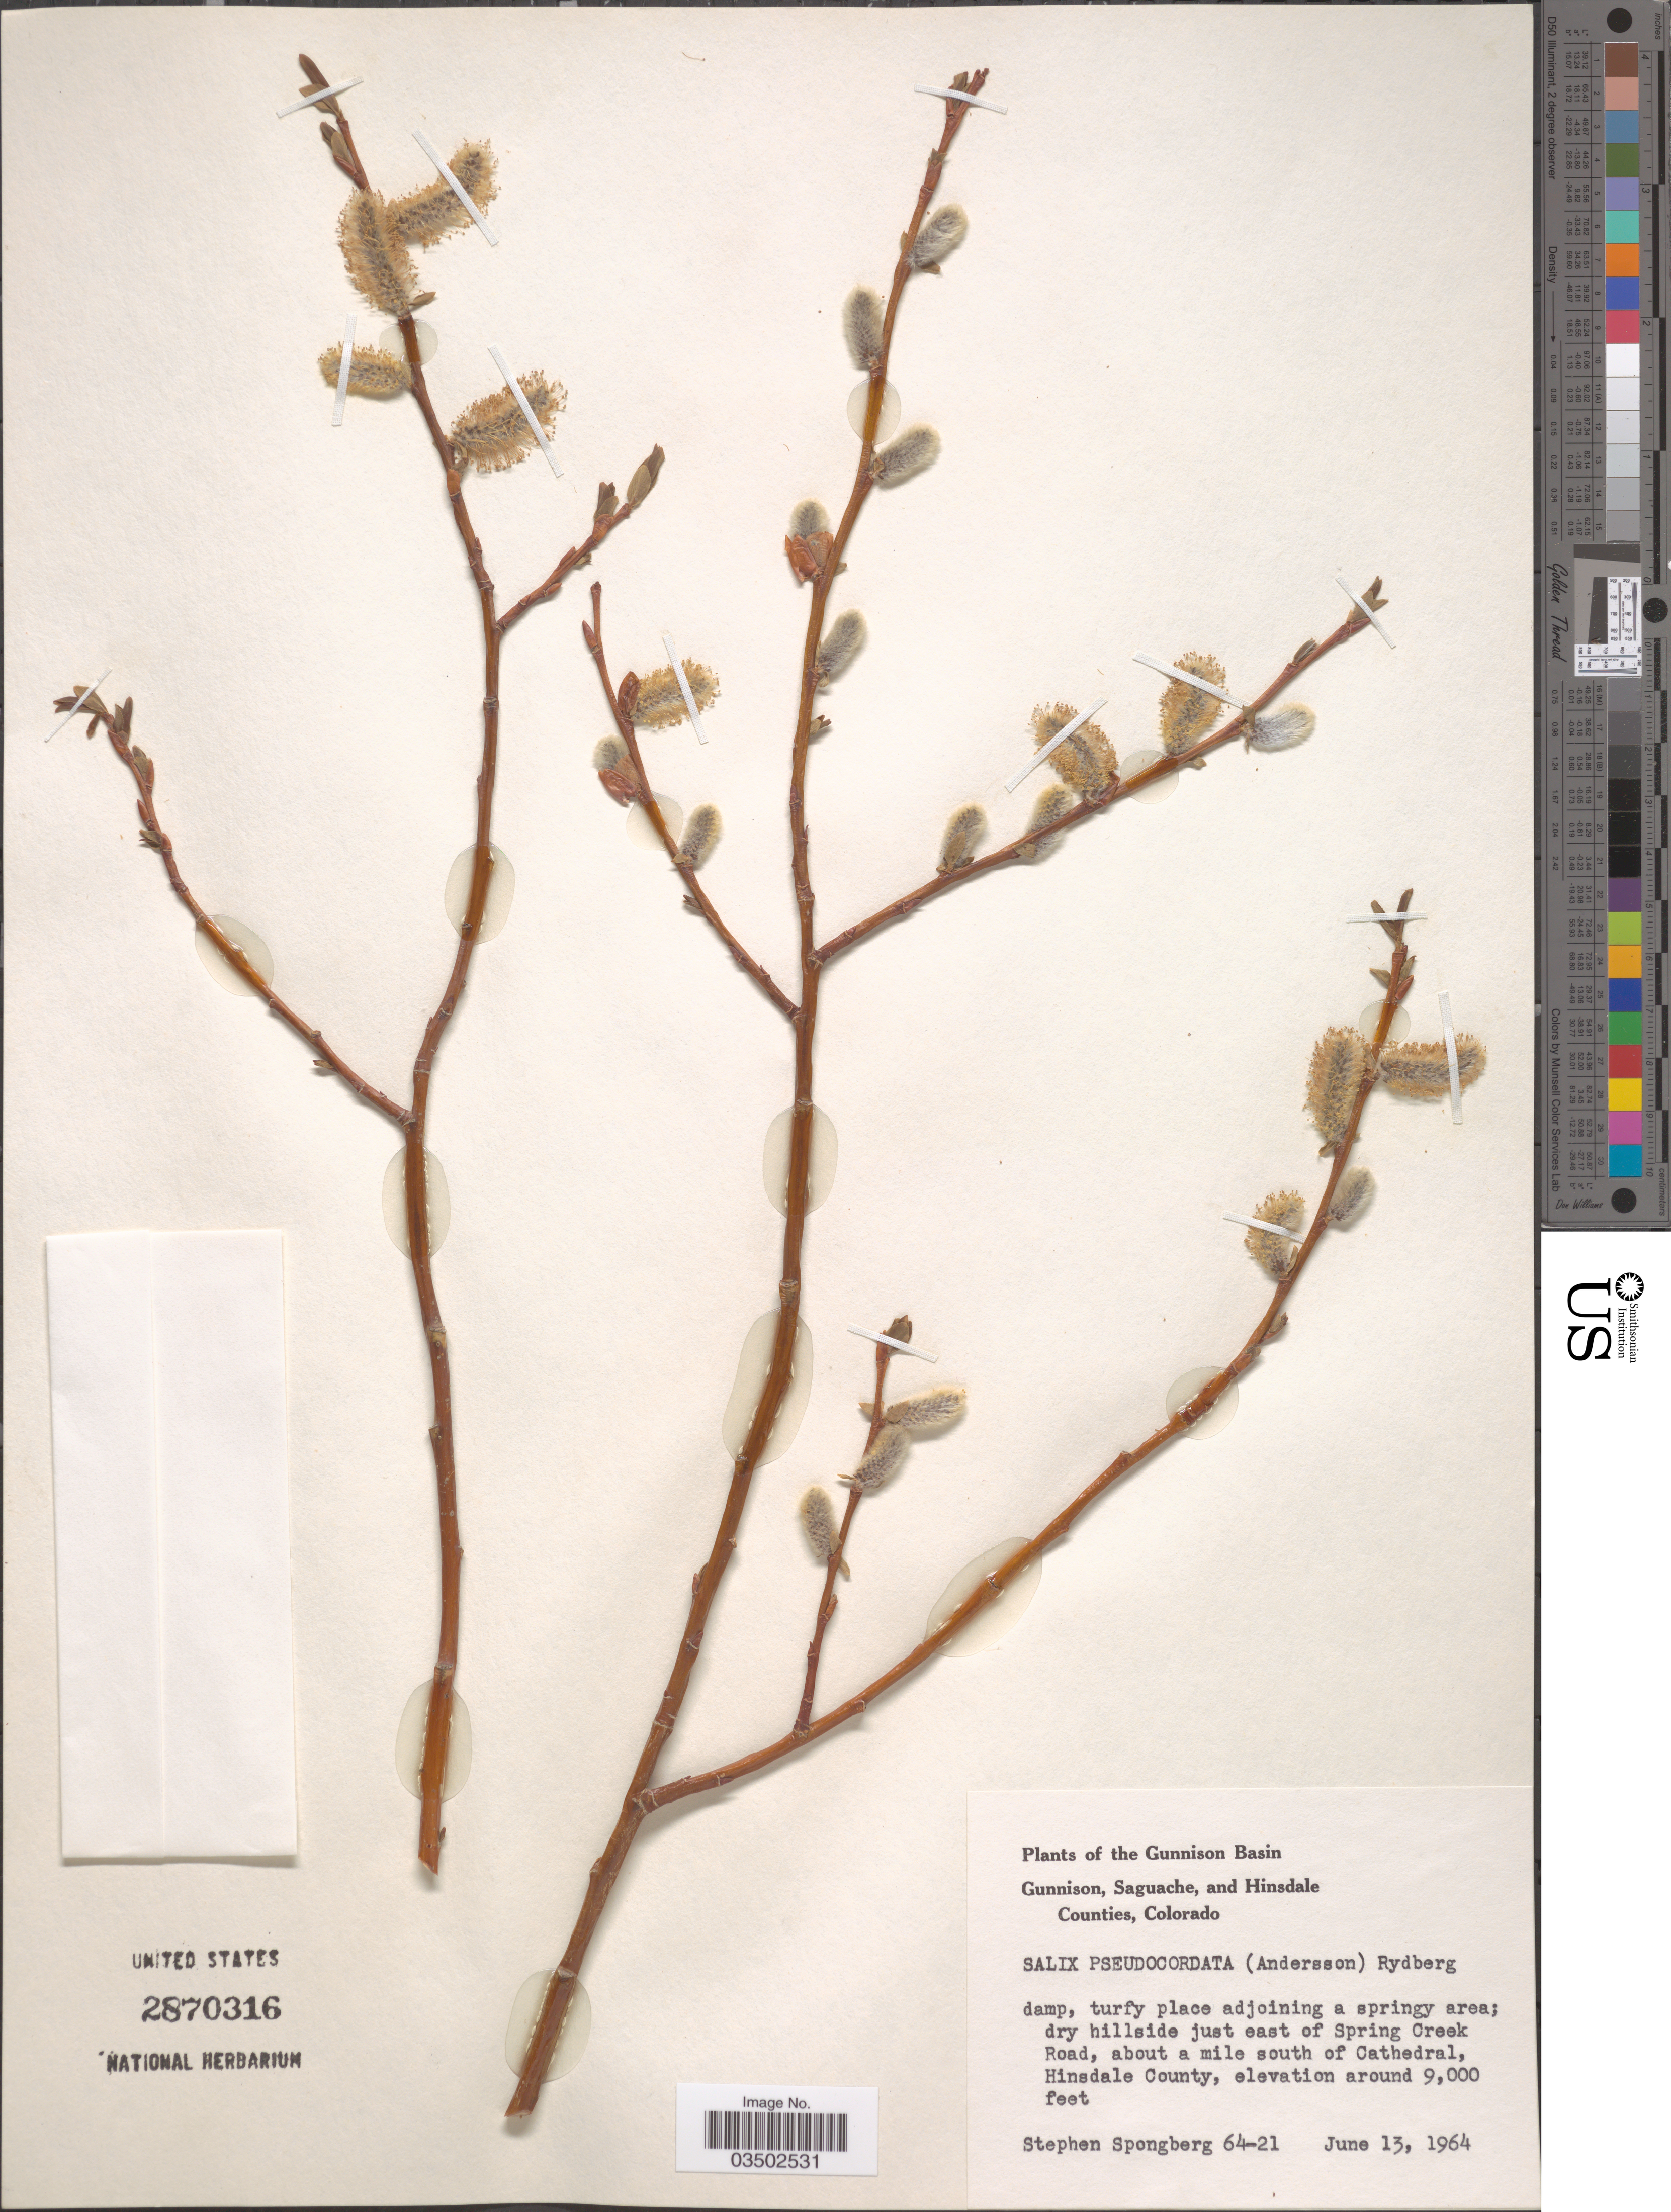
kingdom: Plantae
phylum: Tracheophyta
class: Magnoliopsida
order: Malpighiales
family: Salicaceae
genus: Salix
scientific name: Salix pseudocordata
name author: (Andersson) Andersson ex Rydb.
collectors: S. A.Spongberg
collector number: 64-21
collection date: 1964-06-13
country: United States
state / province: Colorado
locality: The Gunnison Basin. Just east of Spring Creek Road, about a mile south of Cathedral, Hinsdale County.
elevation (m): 2743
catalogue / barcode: US 2870316